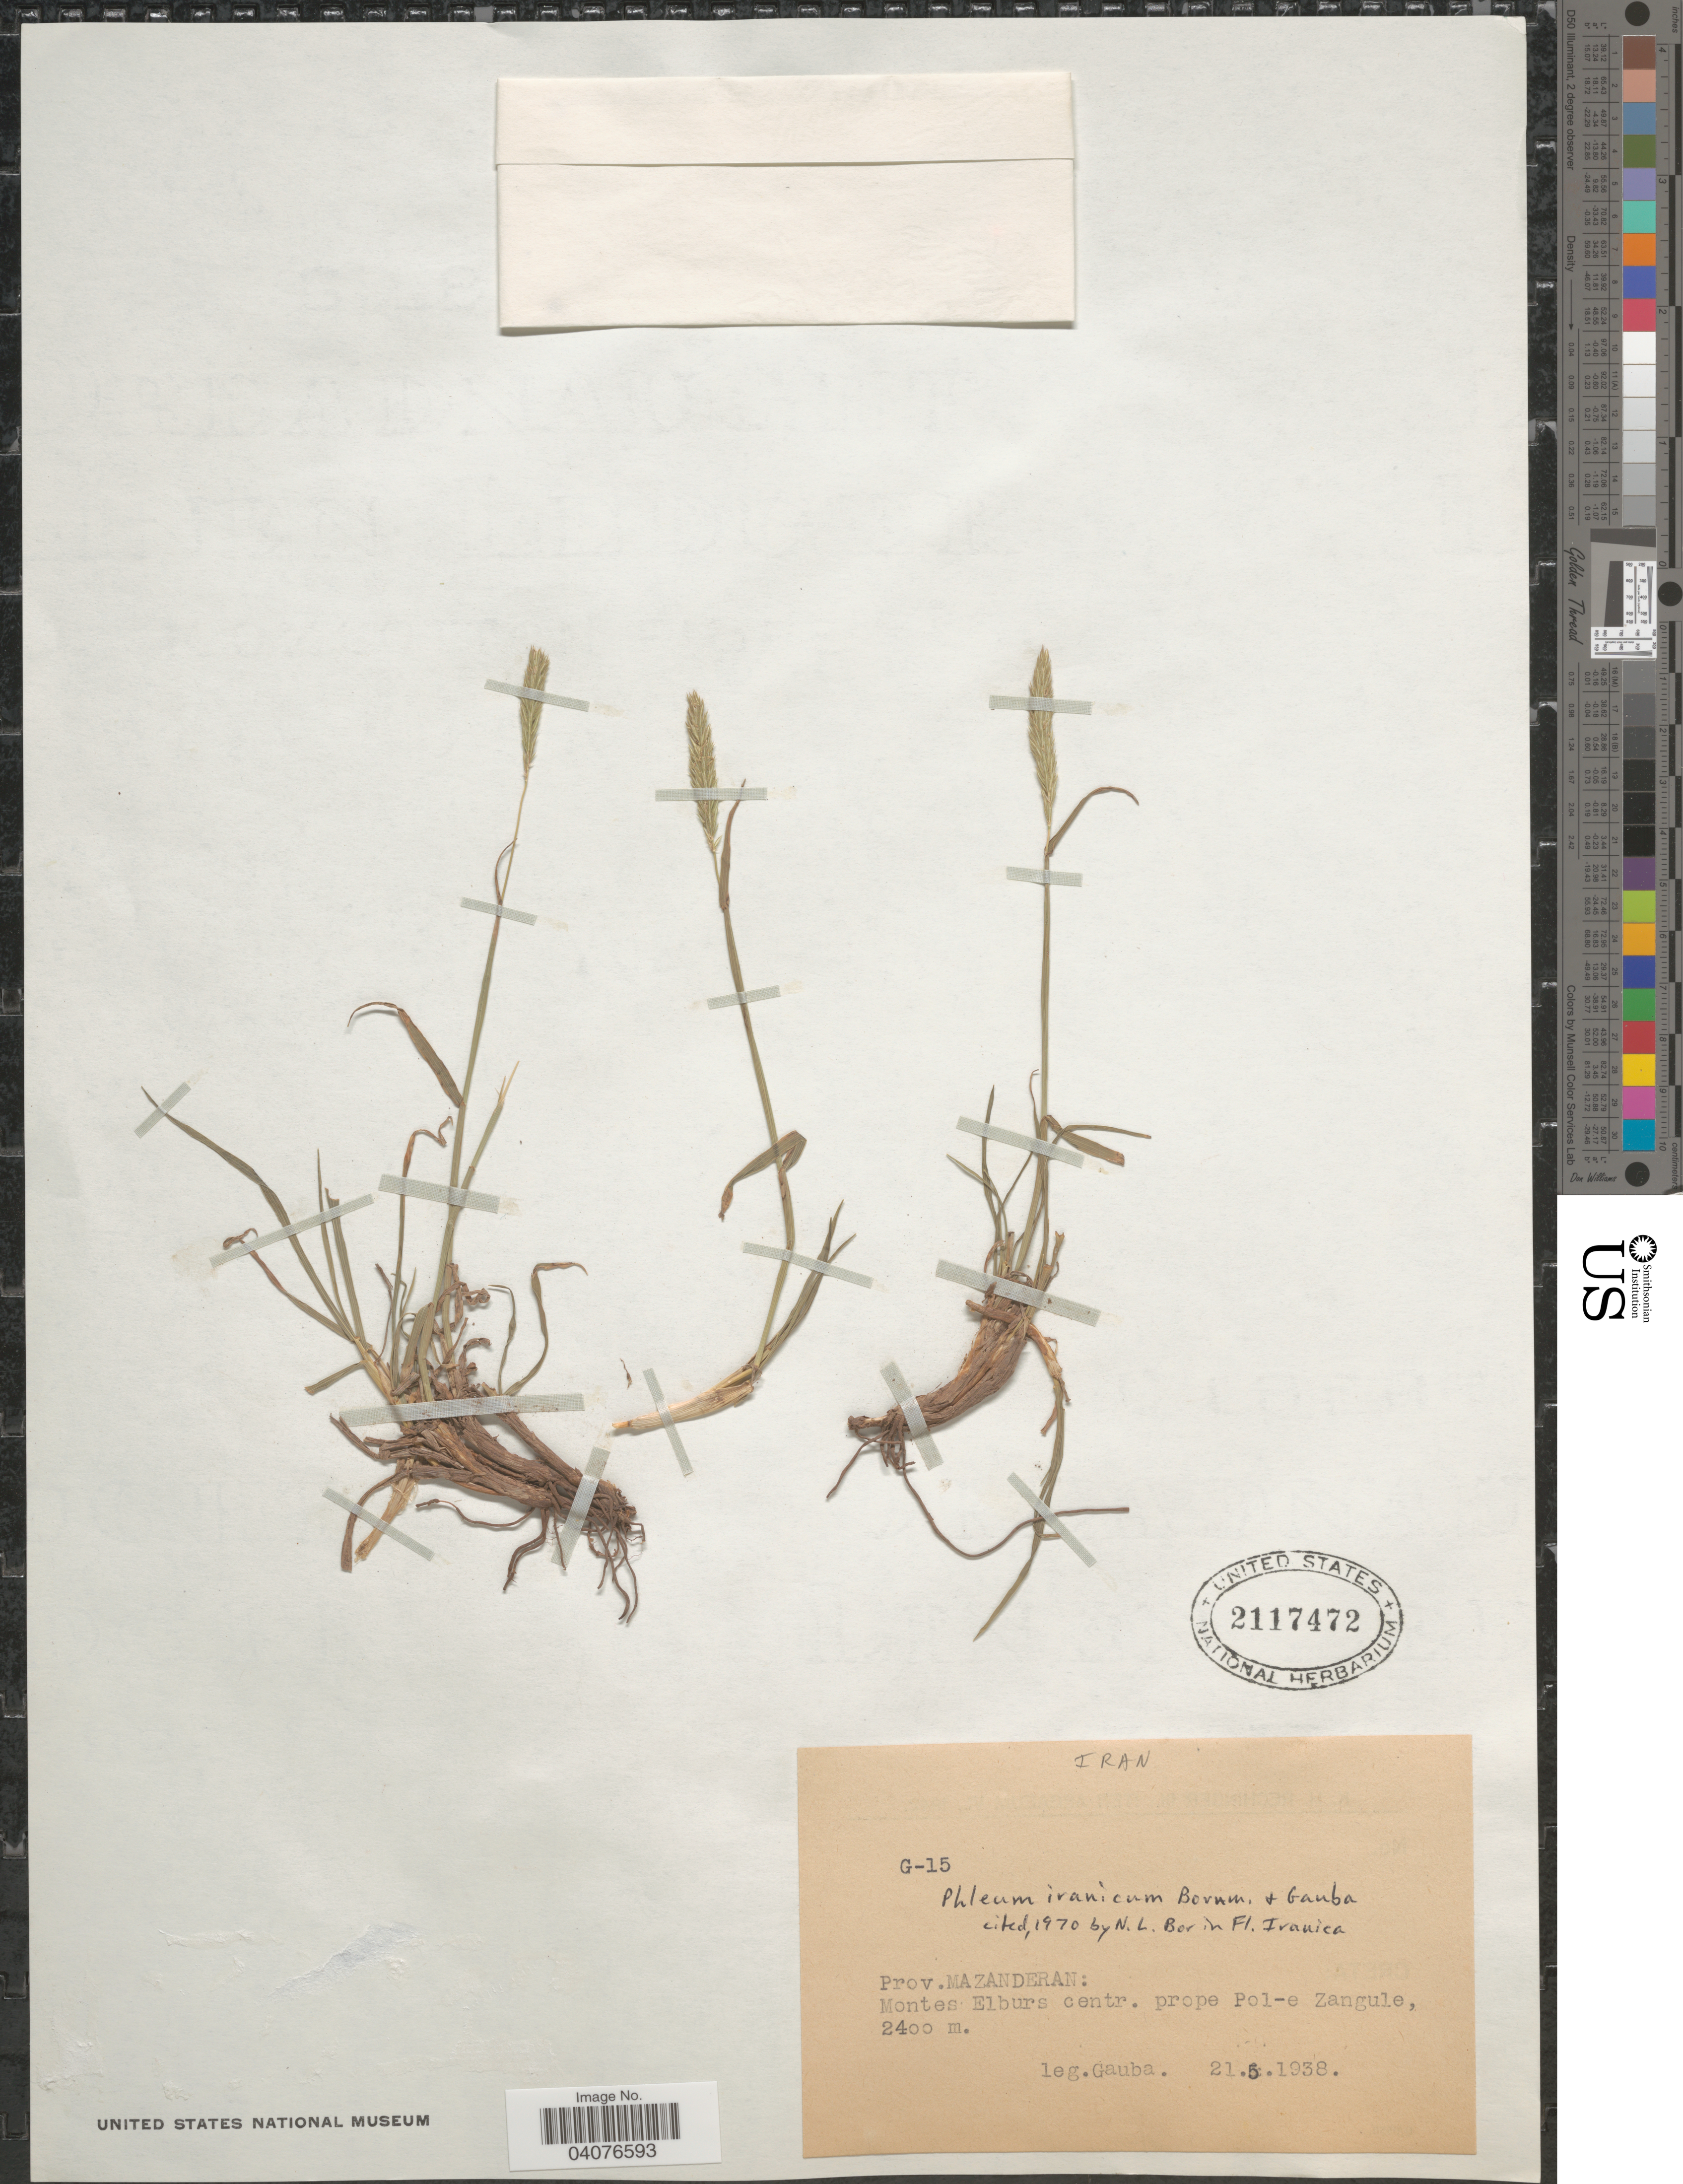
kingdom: Plantae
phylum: Tracheophyta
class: Liliopsida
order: Poales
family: Poaceae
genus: Phleum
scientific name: Phleum iranicum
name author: Bornm. & Gauba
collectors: E. Gauba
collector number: G-15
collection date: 1938-05-21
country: Iran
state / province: Mazandaran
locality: Prov. Mazanderan: Montes Elburs centr. prope Pol-e Zangule.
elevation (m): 2400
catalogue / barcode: US 2117472